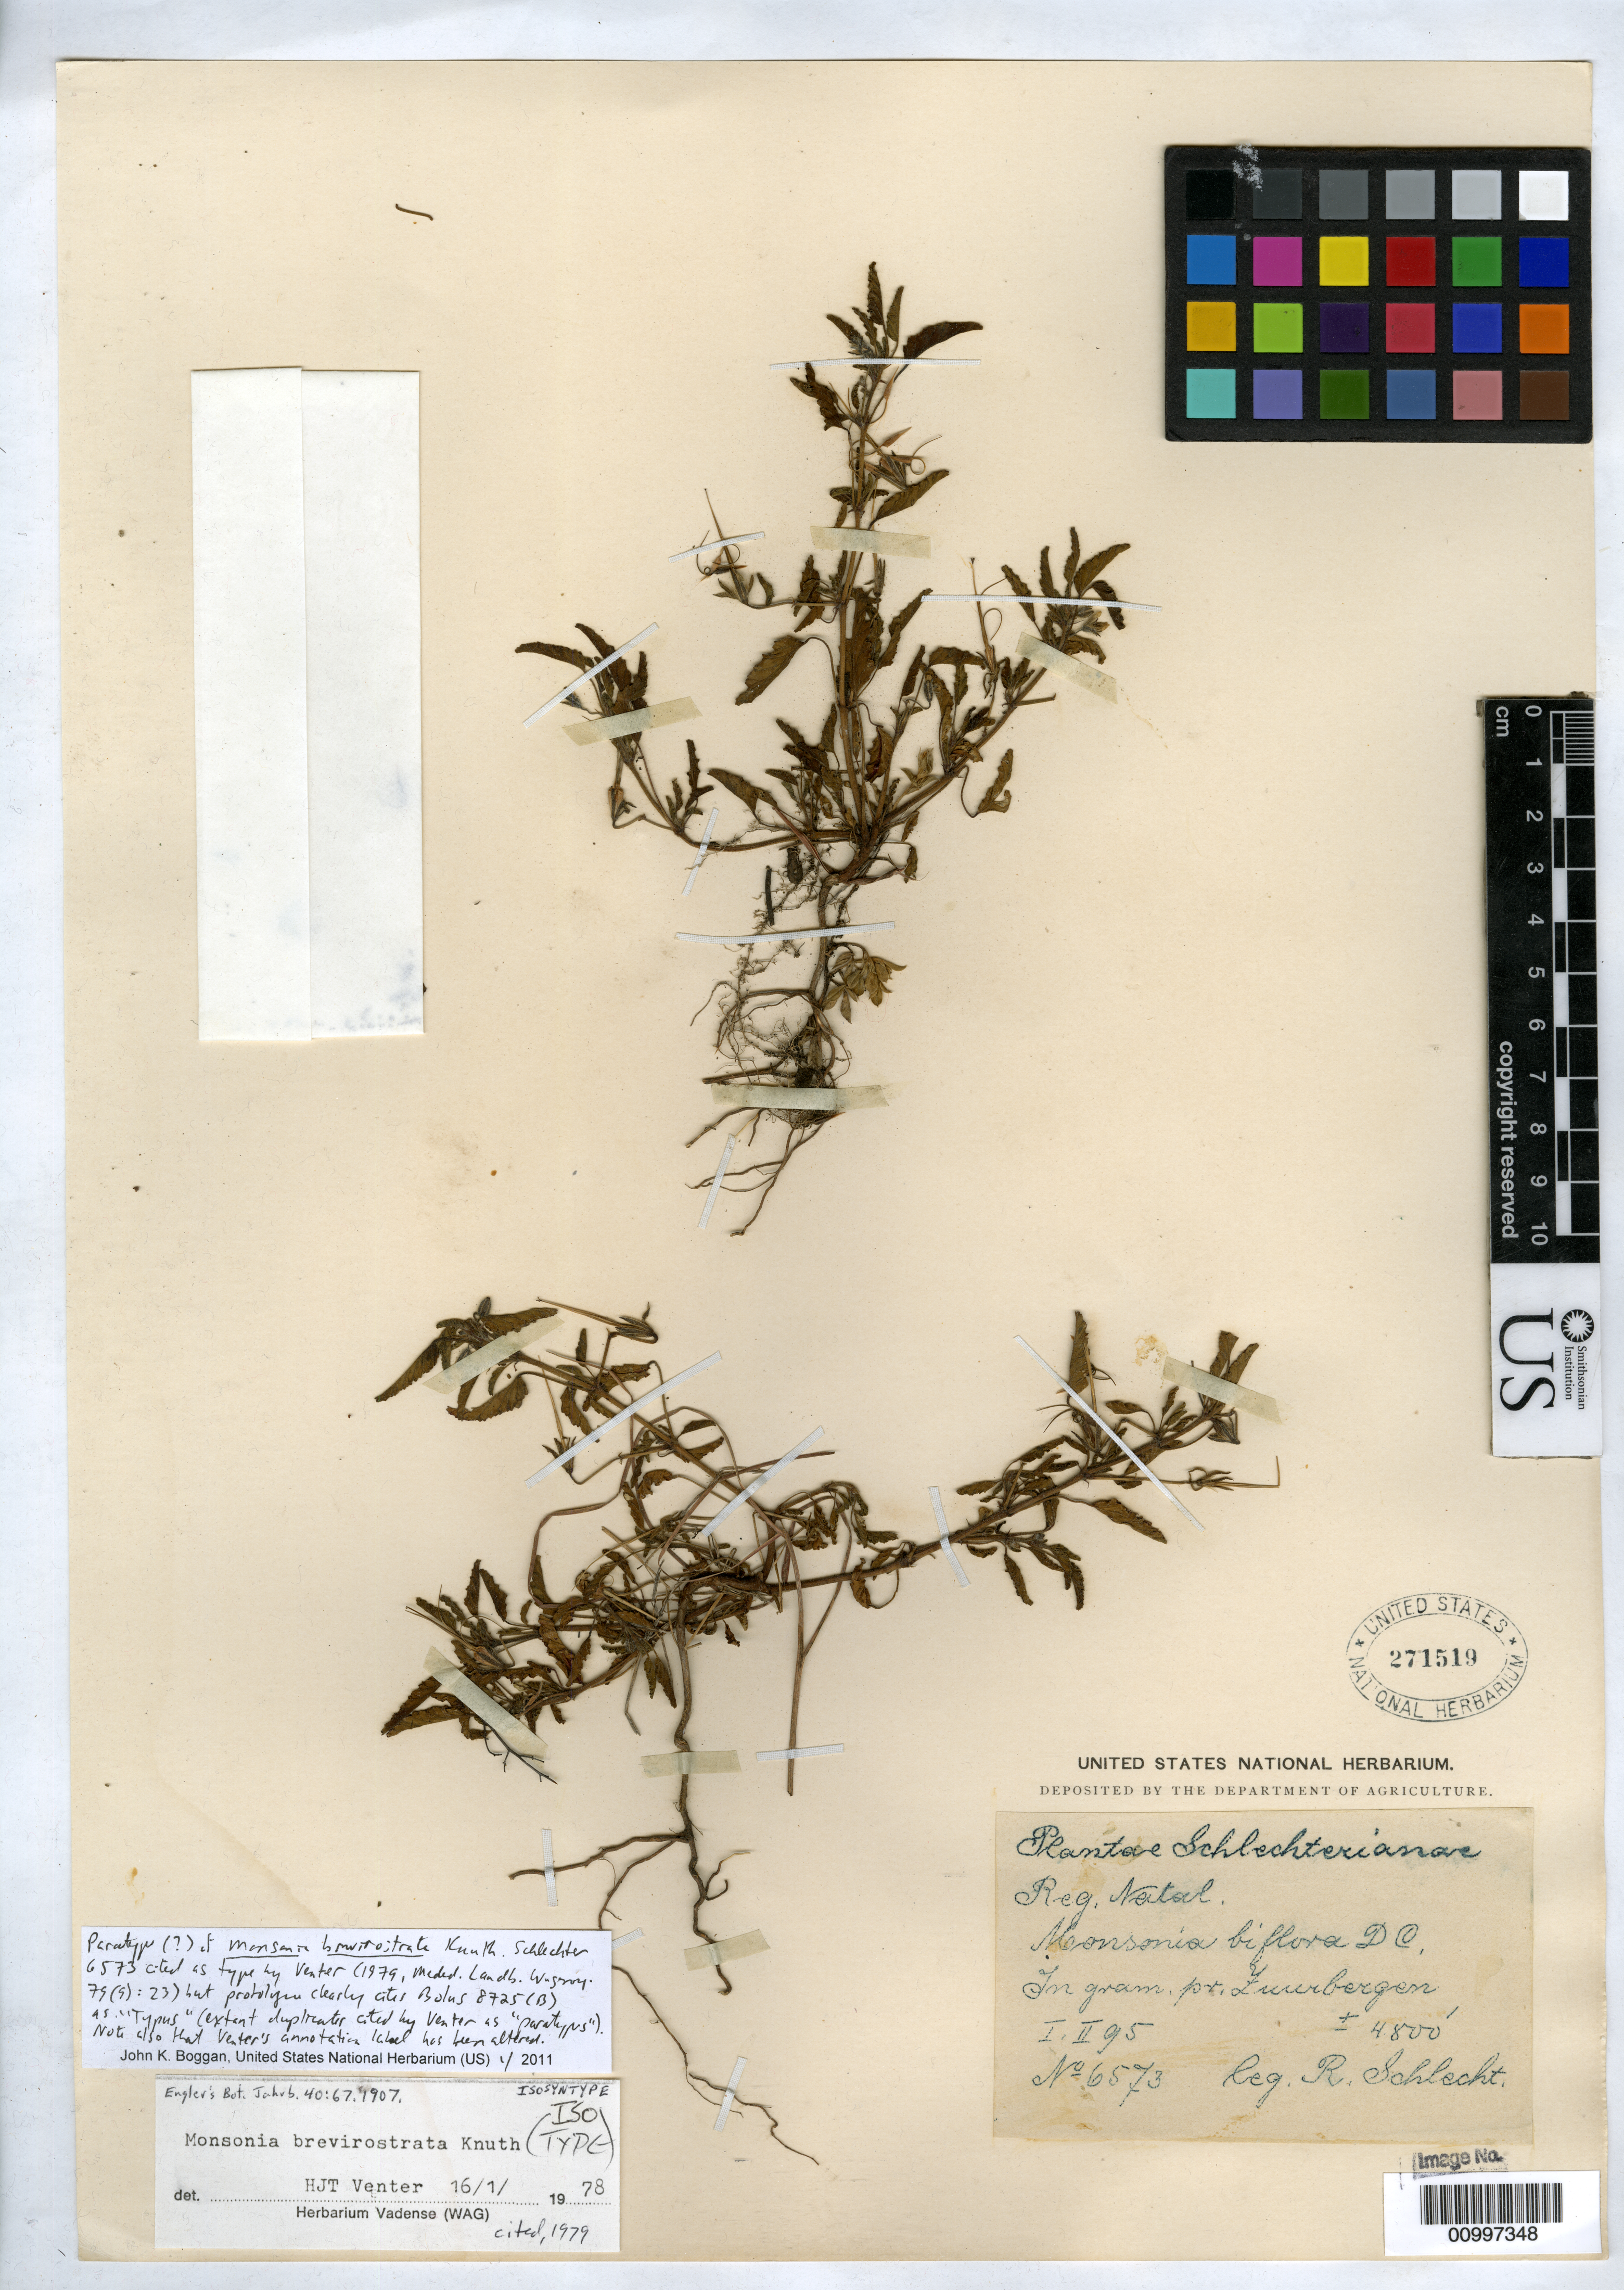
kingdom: Plantae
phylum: Tracheophyta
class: Magnoliopsida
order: Geraniales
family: Geraniaceae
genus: Monsonia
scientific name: Monsonia brevirostrata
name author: R. Knuth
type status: Paratype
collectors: F. R. R. Schlechter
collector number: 6573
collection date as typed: Jan 1895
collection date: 1895-01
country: South Africa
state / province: Eastern Cape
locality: Zuurbergen.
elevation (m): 1463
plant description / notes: Annotated (1978) and cited (1979, Meded. Landb. Wageningen 79(9): 23) by H.J.T. Venter as "isotype" but protologue clearly cites Bolus 8725 (B) as "Typus" (extant duplicates of that collection cited by Venter as "paratypes").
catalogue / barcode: US 271519